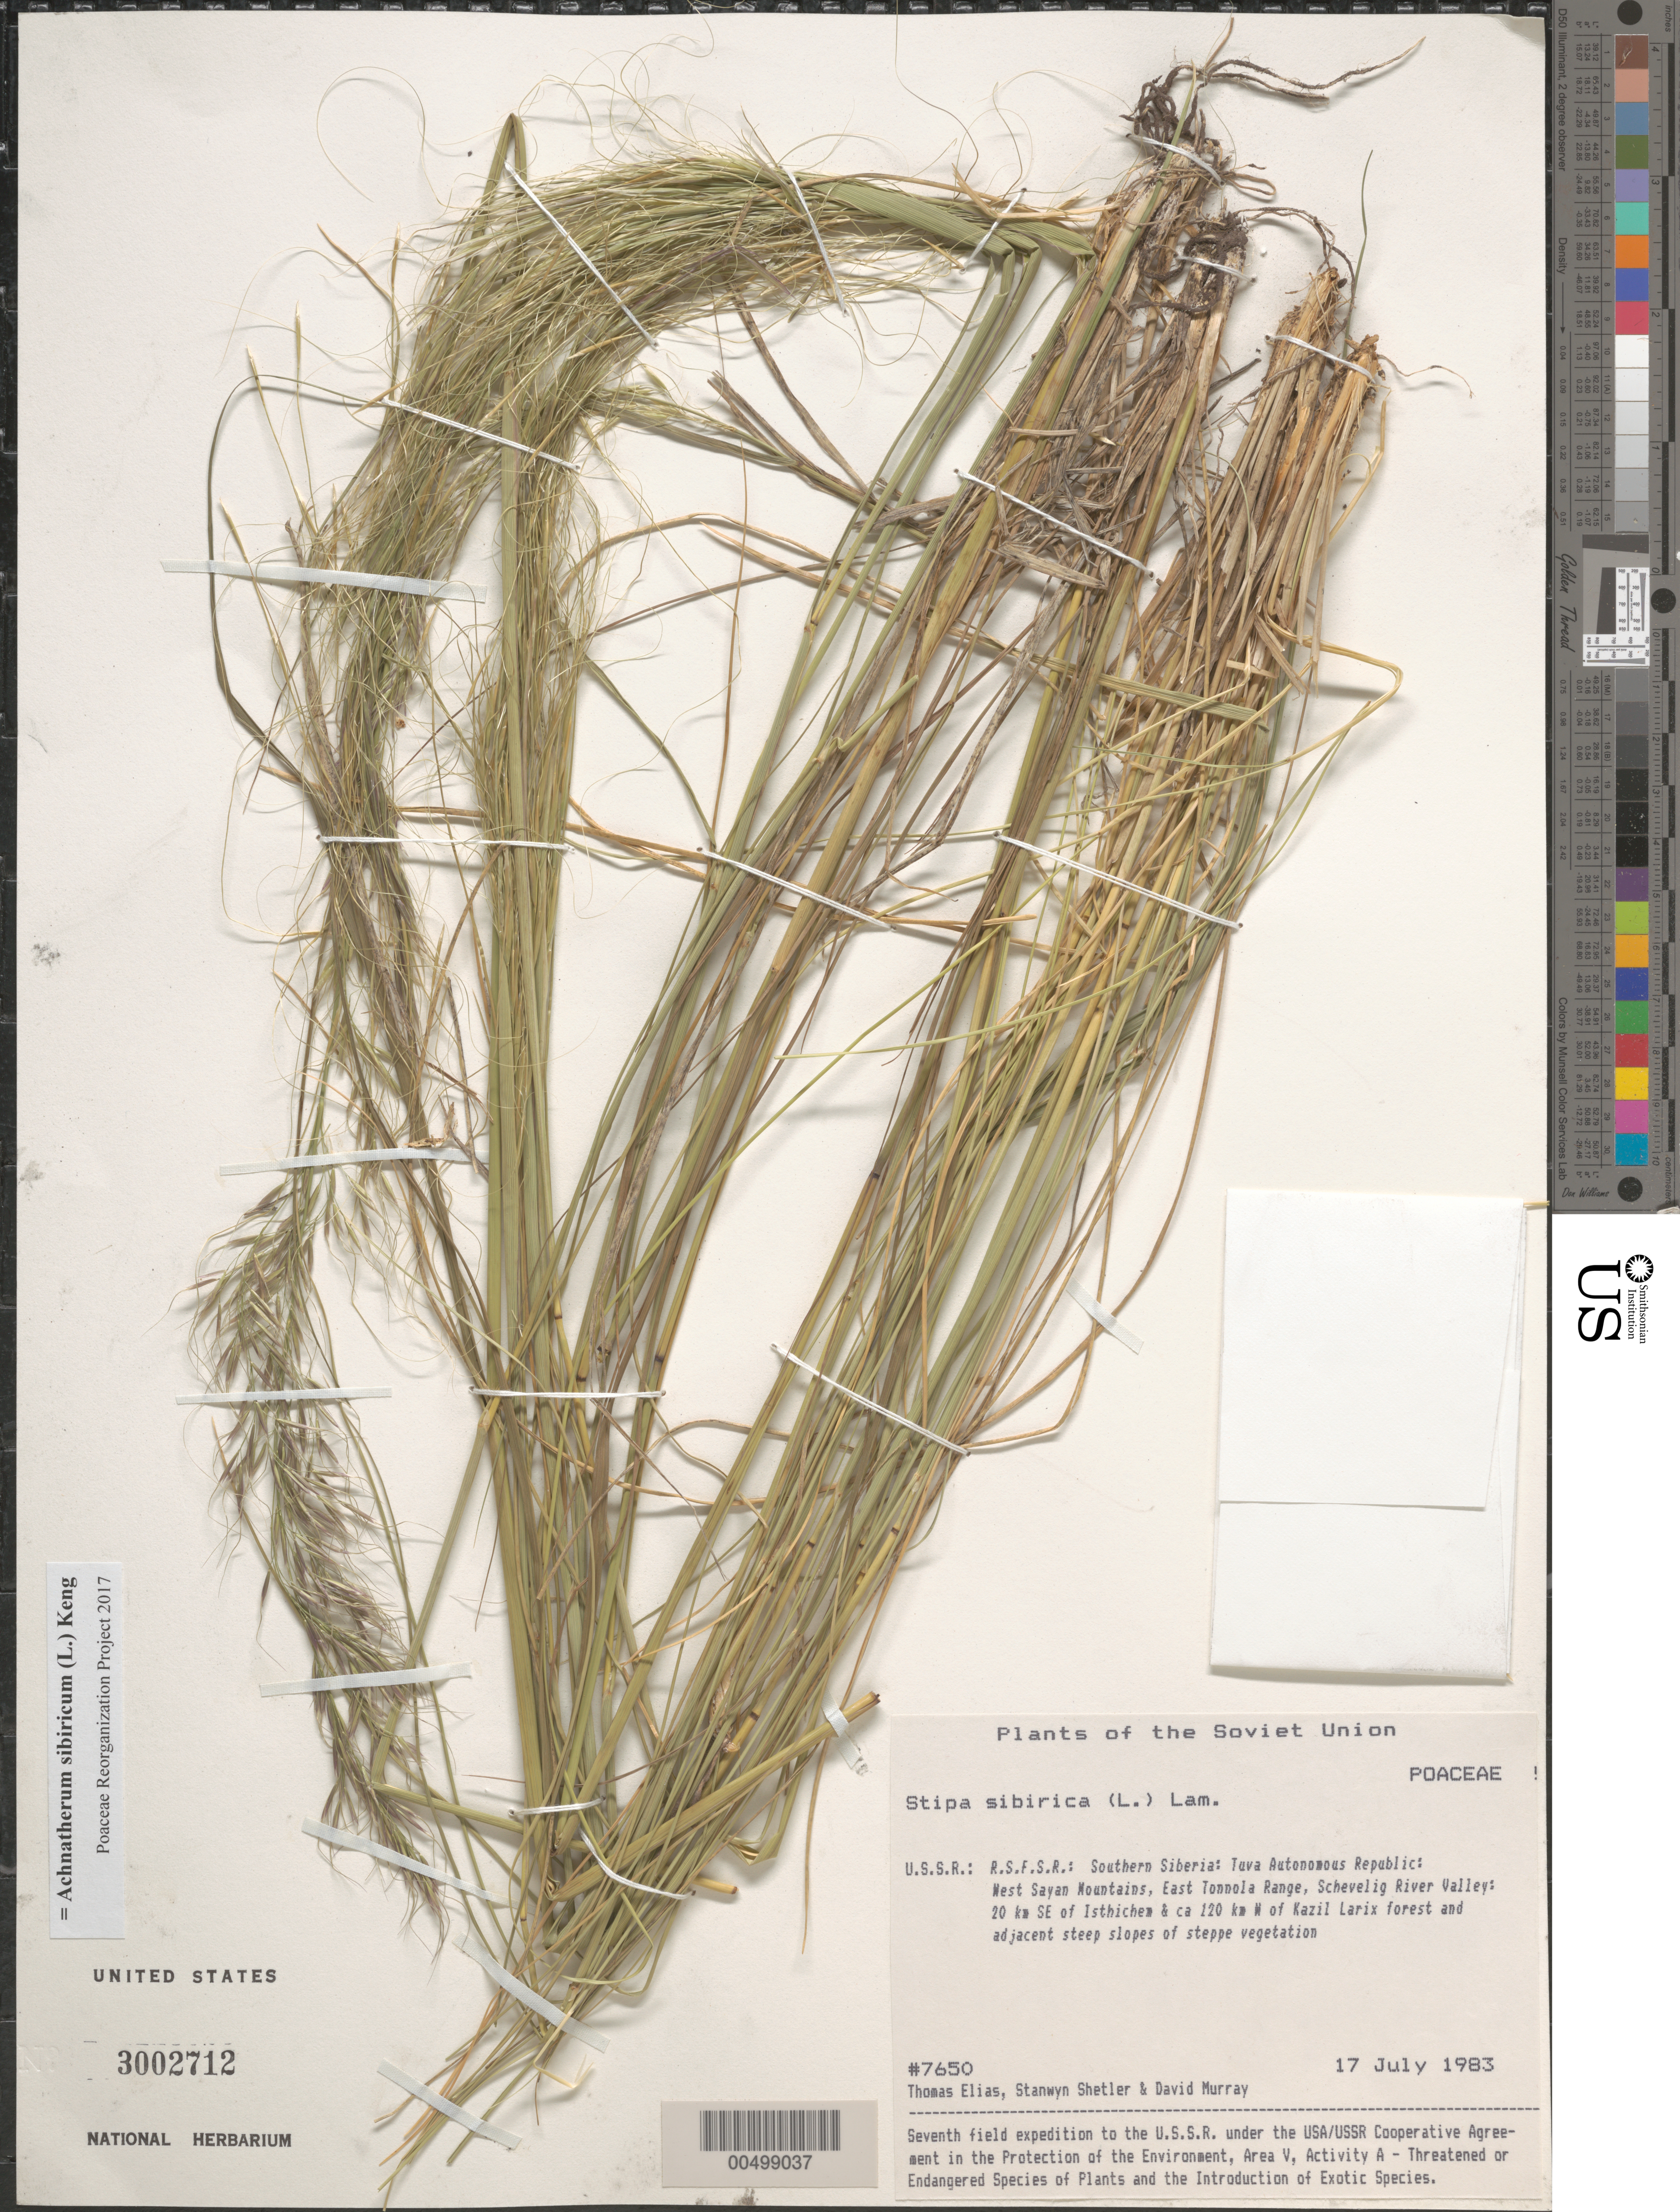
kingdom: Plantae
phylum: Tracheophyta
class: Liliopsida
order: Poales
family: Poaceae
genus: Achnatherum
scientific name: Achnatherum sibiricum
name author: (L.) Keng ex Tzvelev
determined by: Poaceae Reorganization Project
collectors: T. Elias, S. Shetler & D. F. Murray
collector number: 7650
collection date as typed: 17 Jul 1983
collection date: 1983-07-17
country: Russian Federation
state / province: Tuva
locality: West Sayan Mountains, E Tonnola [Tannu-Ola] Range, Schevelig River Valley, 20 km SE of Isthichem [Ishti-Khem] , *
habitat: Larix forest and adjacent steep slopes of steppe vegetation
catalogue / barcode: US 3002712